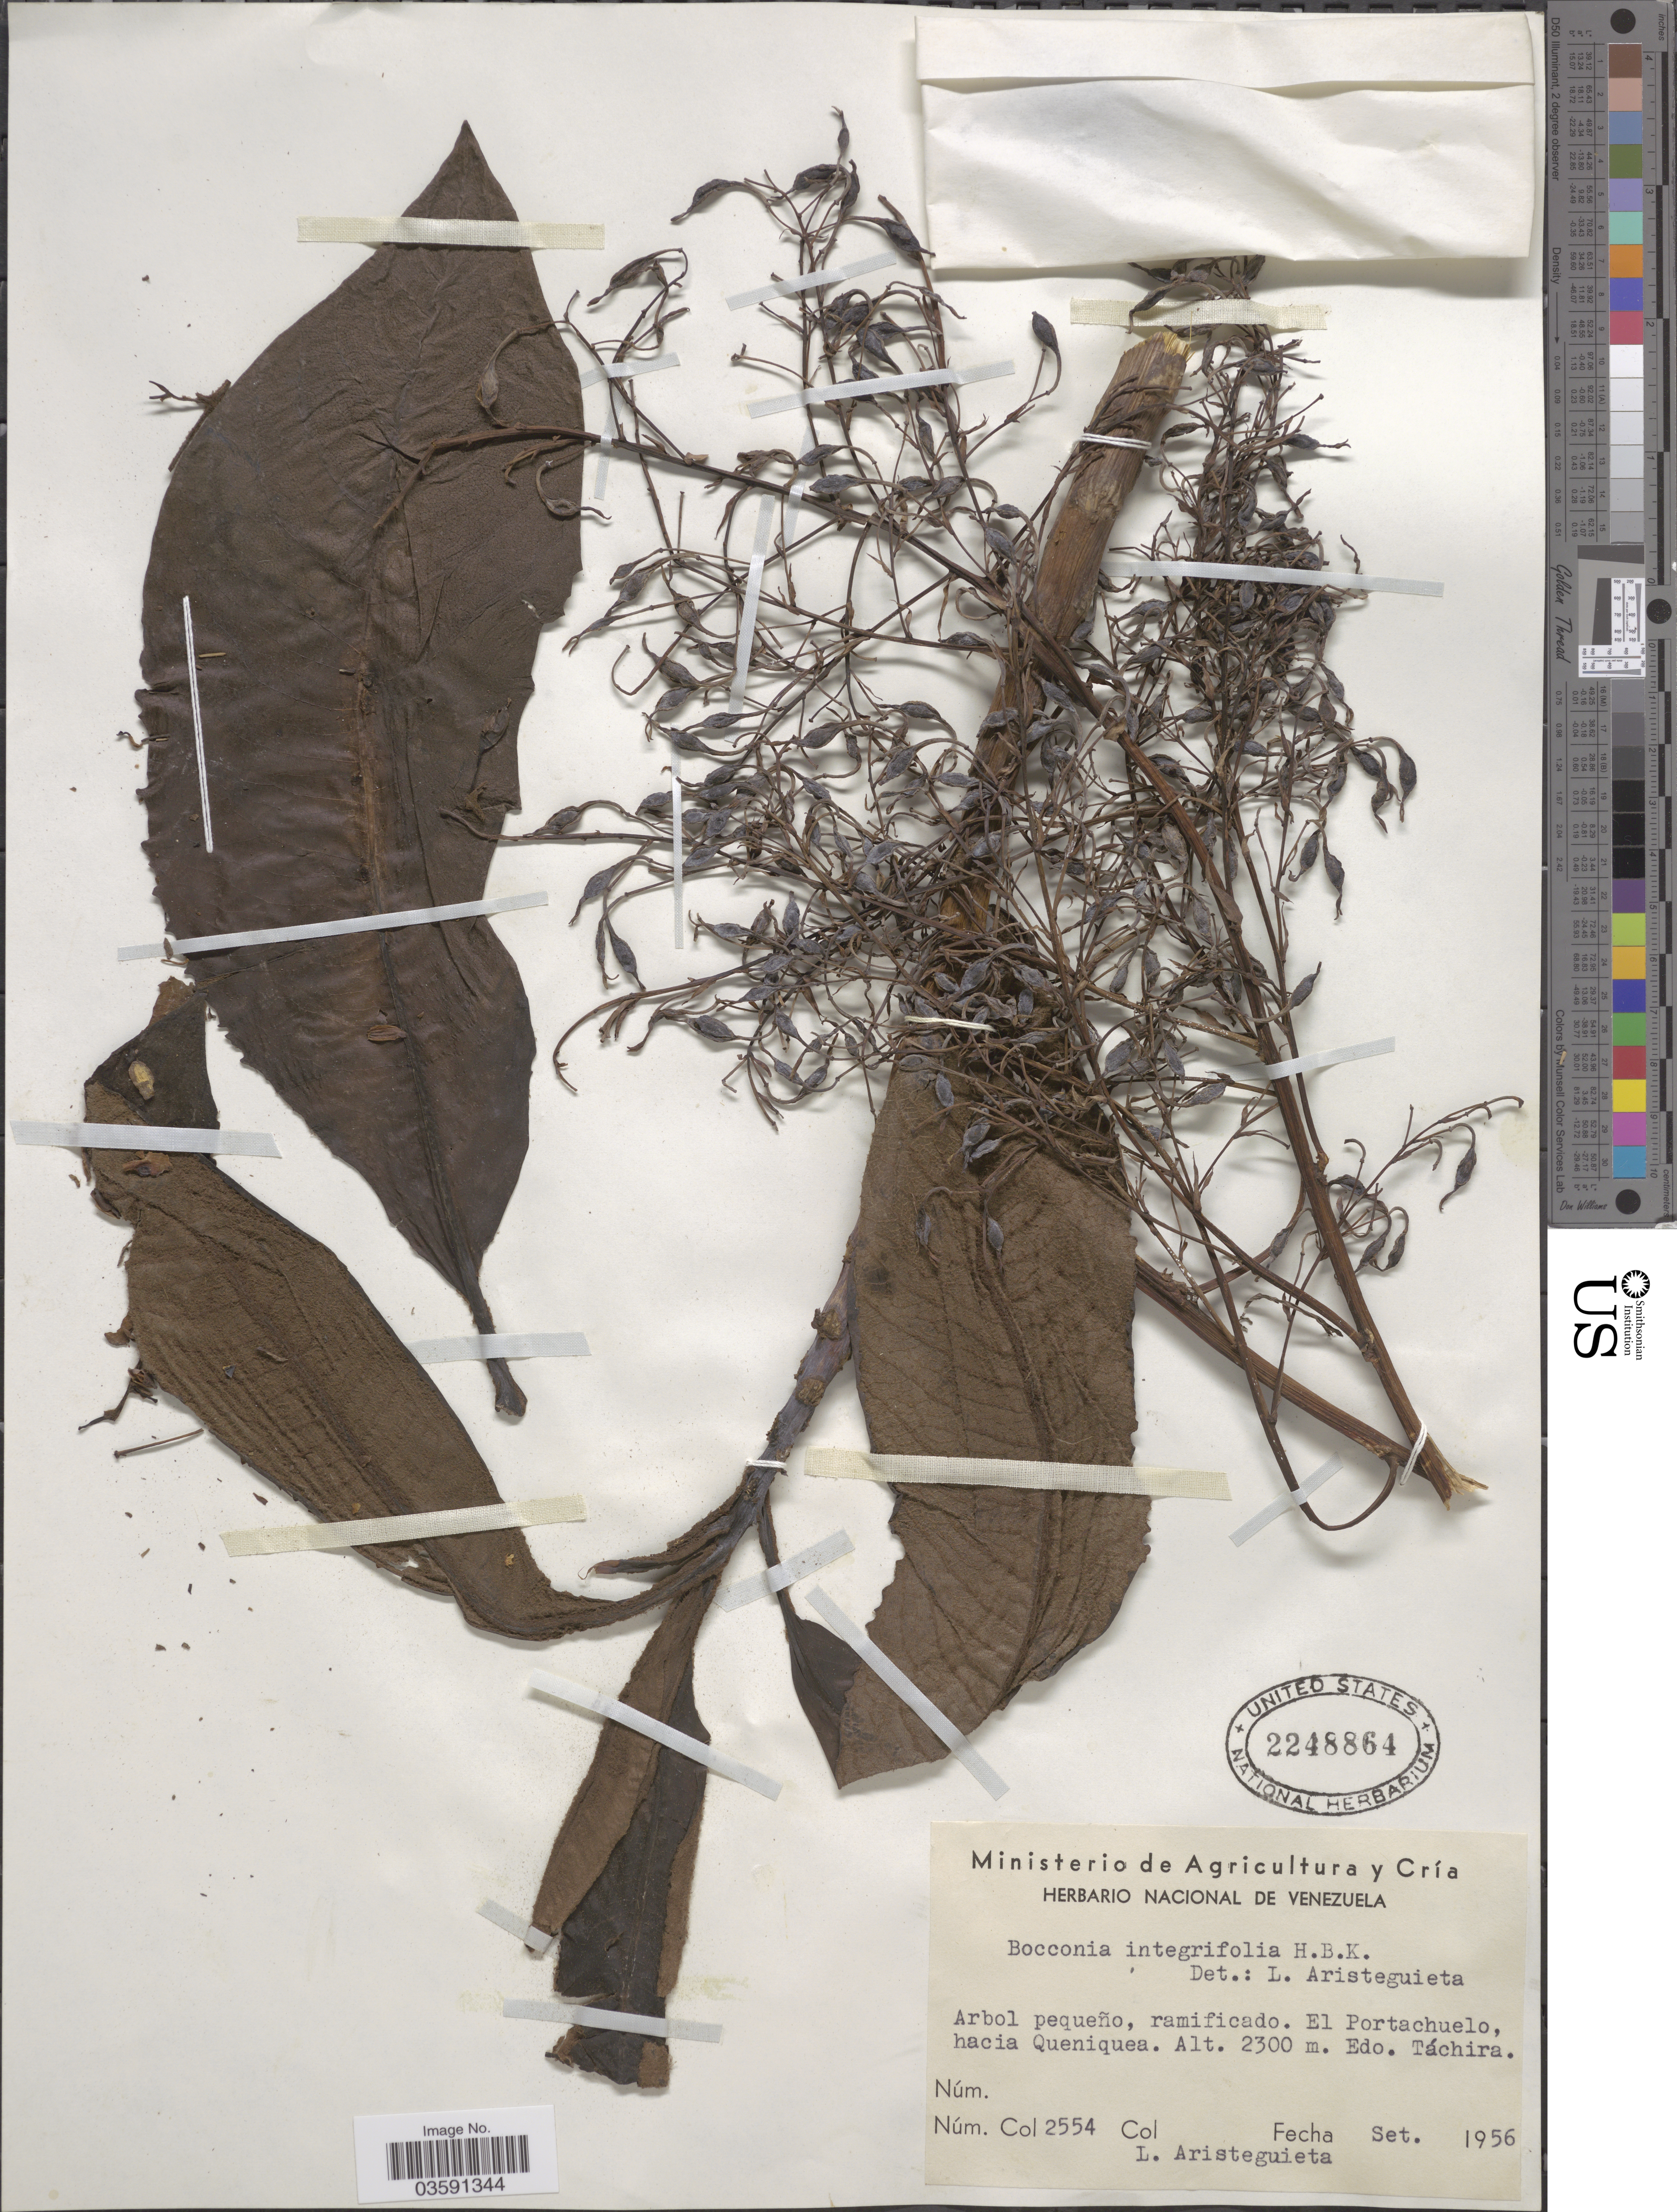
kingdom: Plantae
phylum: Tracheophyta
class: Magnoliopsida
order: Ranunculales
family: Papaveraceae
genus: Bocconia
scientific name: Bocconia integrifolia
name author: Bonpl.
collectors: L. Aristeguieta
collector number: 2554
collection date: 1956-09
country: Venezuela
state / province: Tachira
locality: El Portachuelo, hacia Queniquea.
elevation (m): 2300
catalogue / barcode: US 2248864